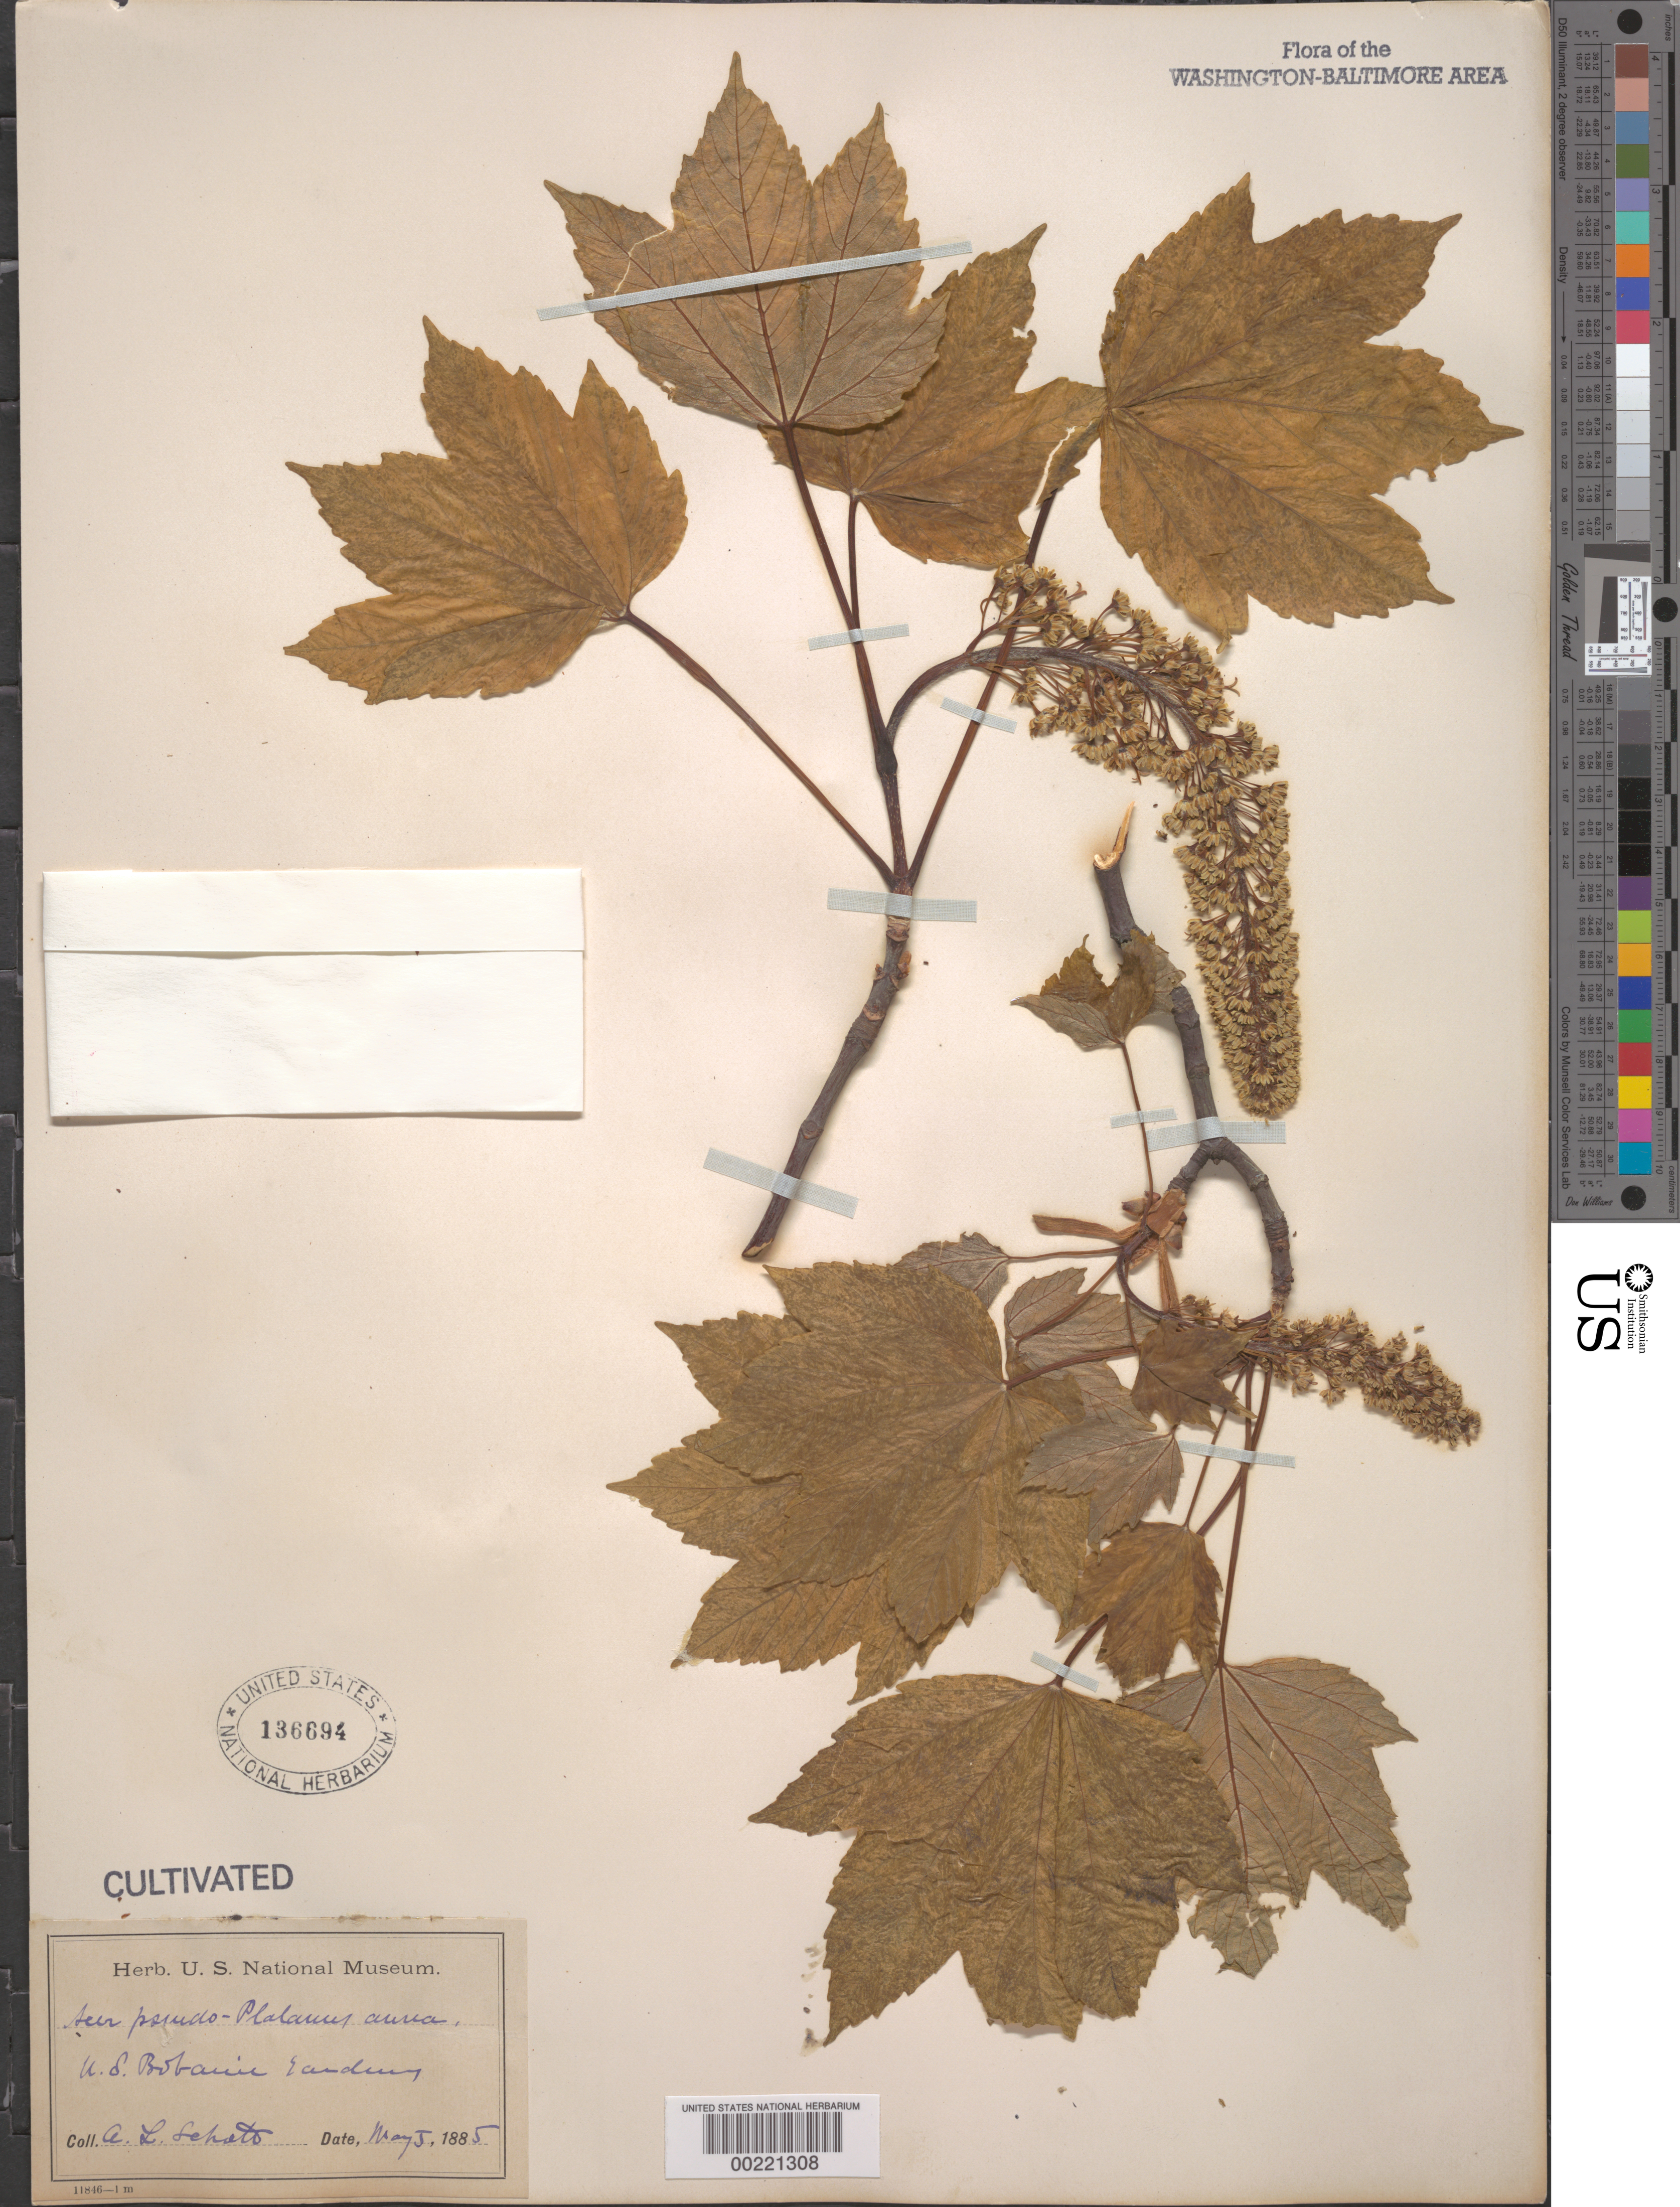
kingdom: Plantae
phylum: Tracheophyta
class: Magnoliopsida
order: Sapindales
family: Sapindaceae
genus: Acer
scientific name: Acer pseudoplatanus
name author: L.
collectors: A. L. Schott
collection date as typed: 05 May 1885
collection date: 1885-05-05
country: United States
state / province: District of Columbia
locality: Botanical gardens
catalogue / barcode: US 136694